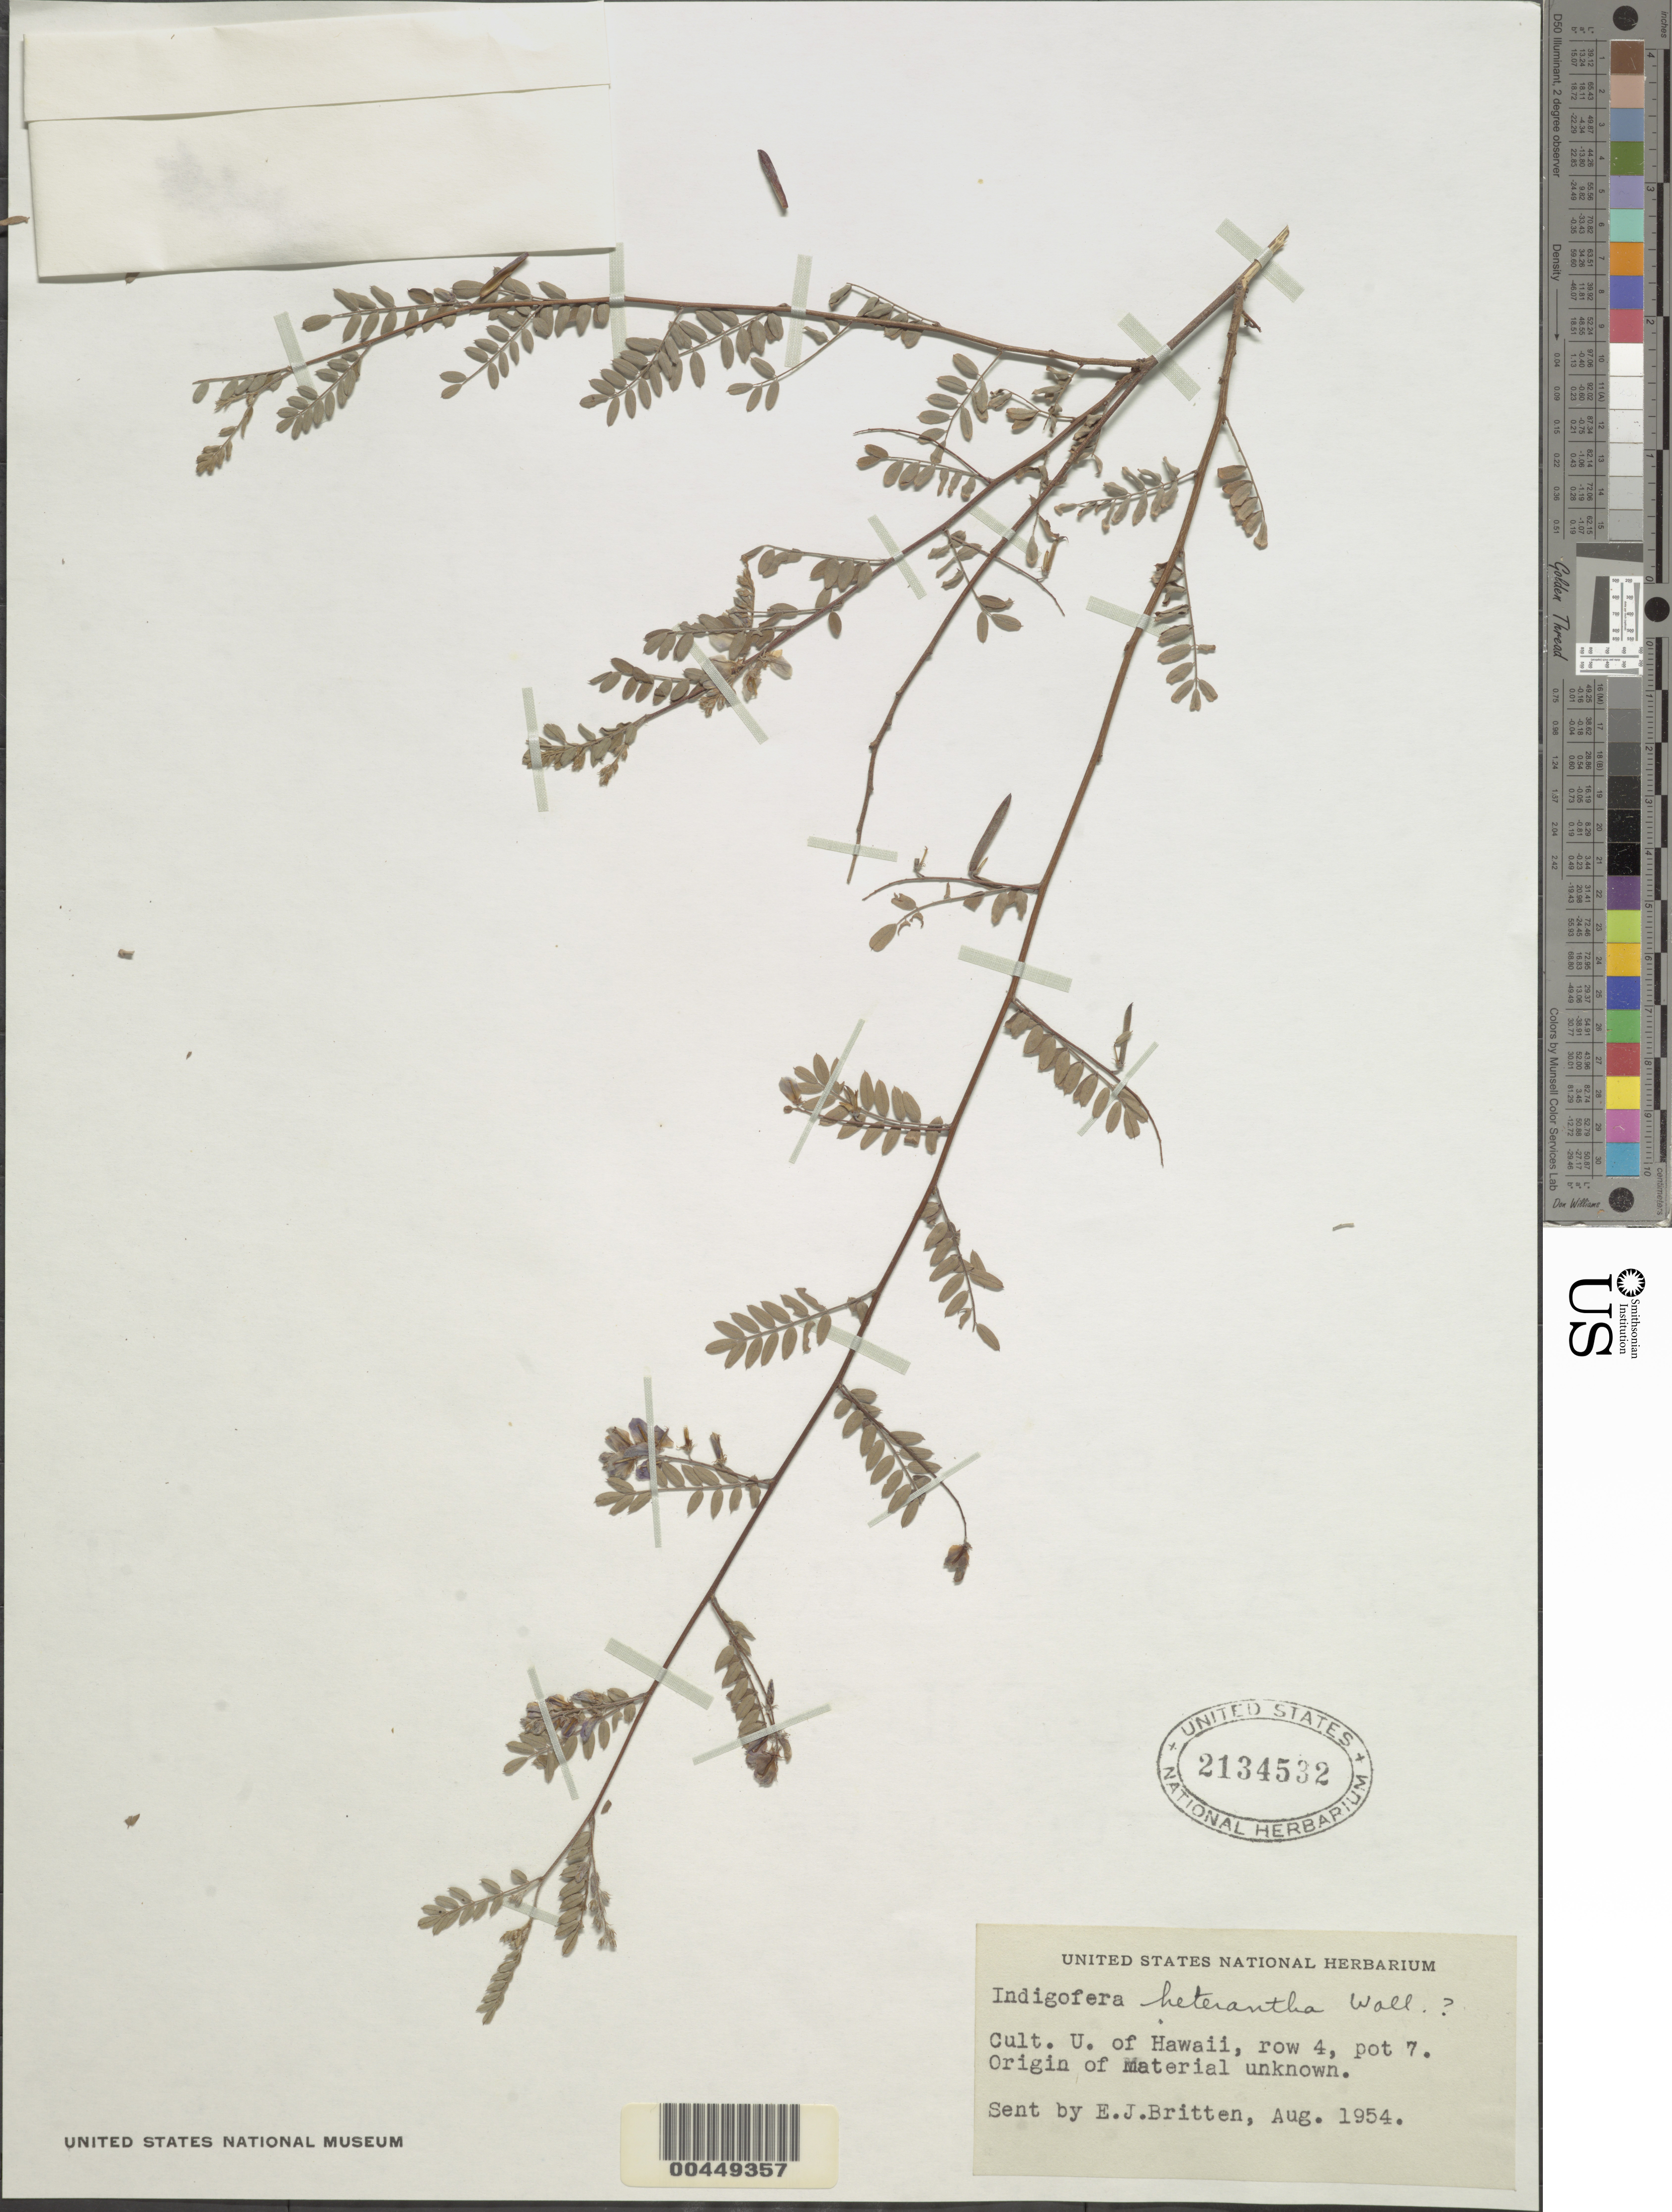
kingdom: Plantae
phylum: Tracheophyta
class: Magnoliopsida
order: Fabales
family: Fabaceae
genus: Indigofera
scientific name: Indigofera heterantha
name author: Brandis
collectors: E. Britten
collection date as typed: Aug 1954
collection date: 1954-08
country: United States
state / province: Hawaii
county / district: Hawaii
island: Hawaii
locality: University of Hawaii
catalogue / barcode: US 2134532